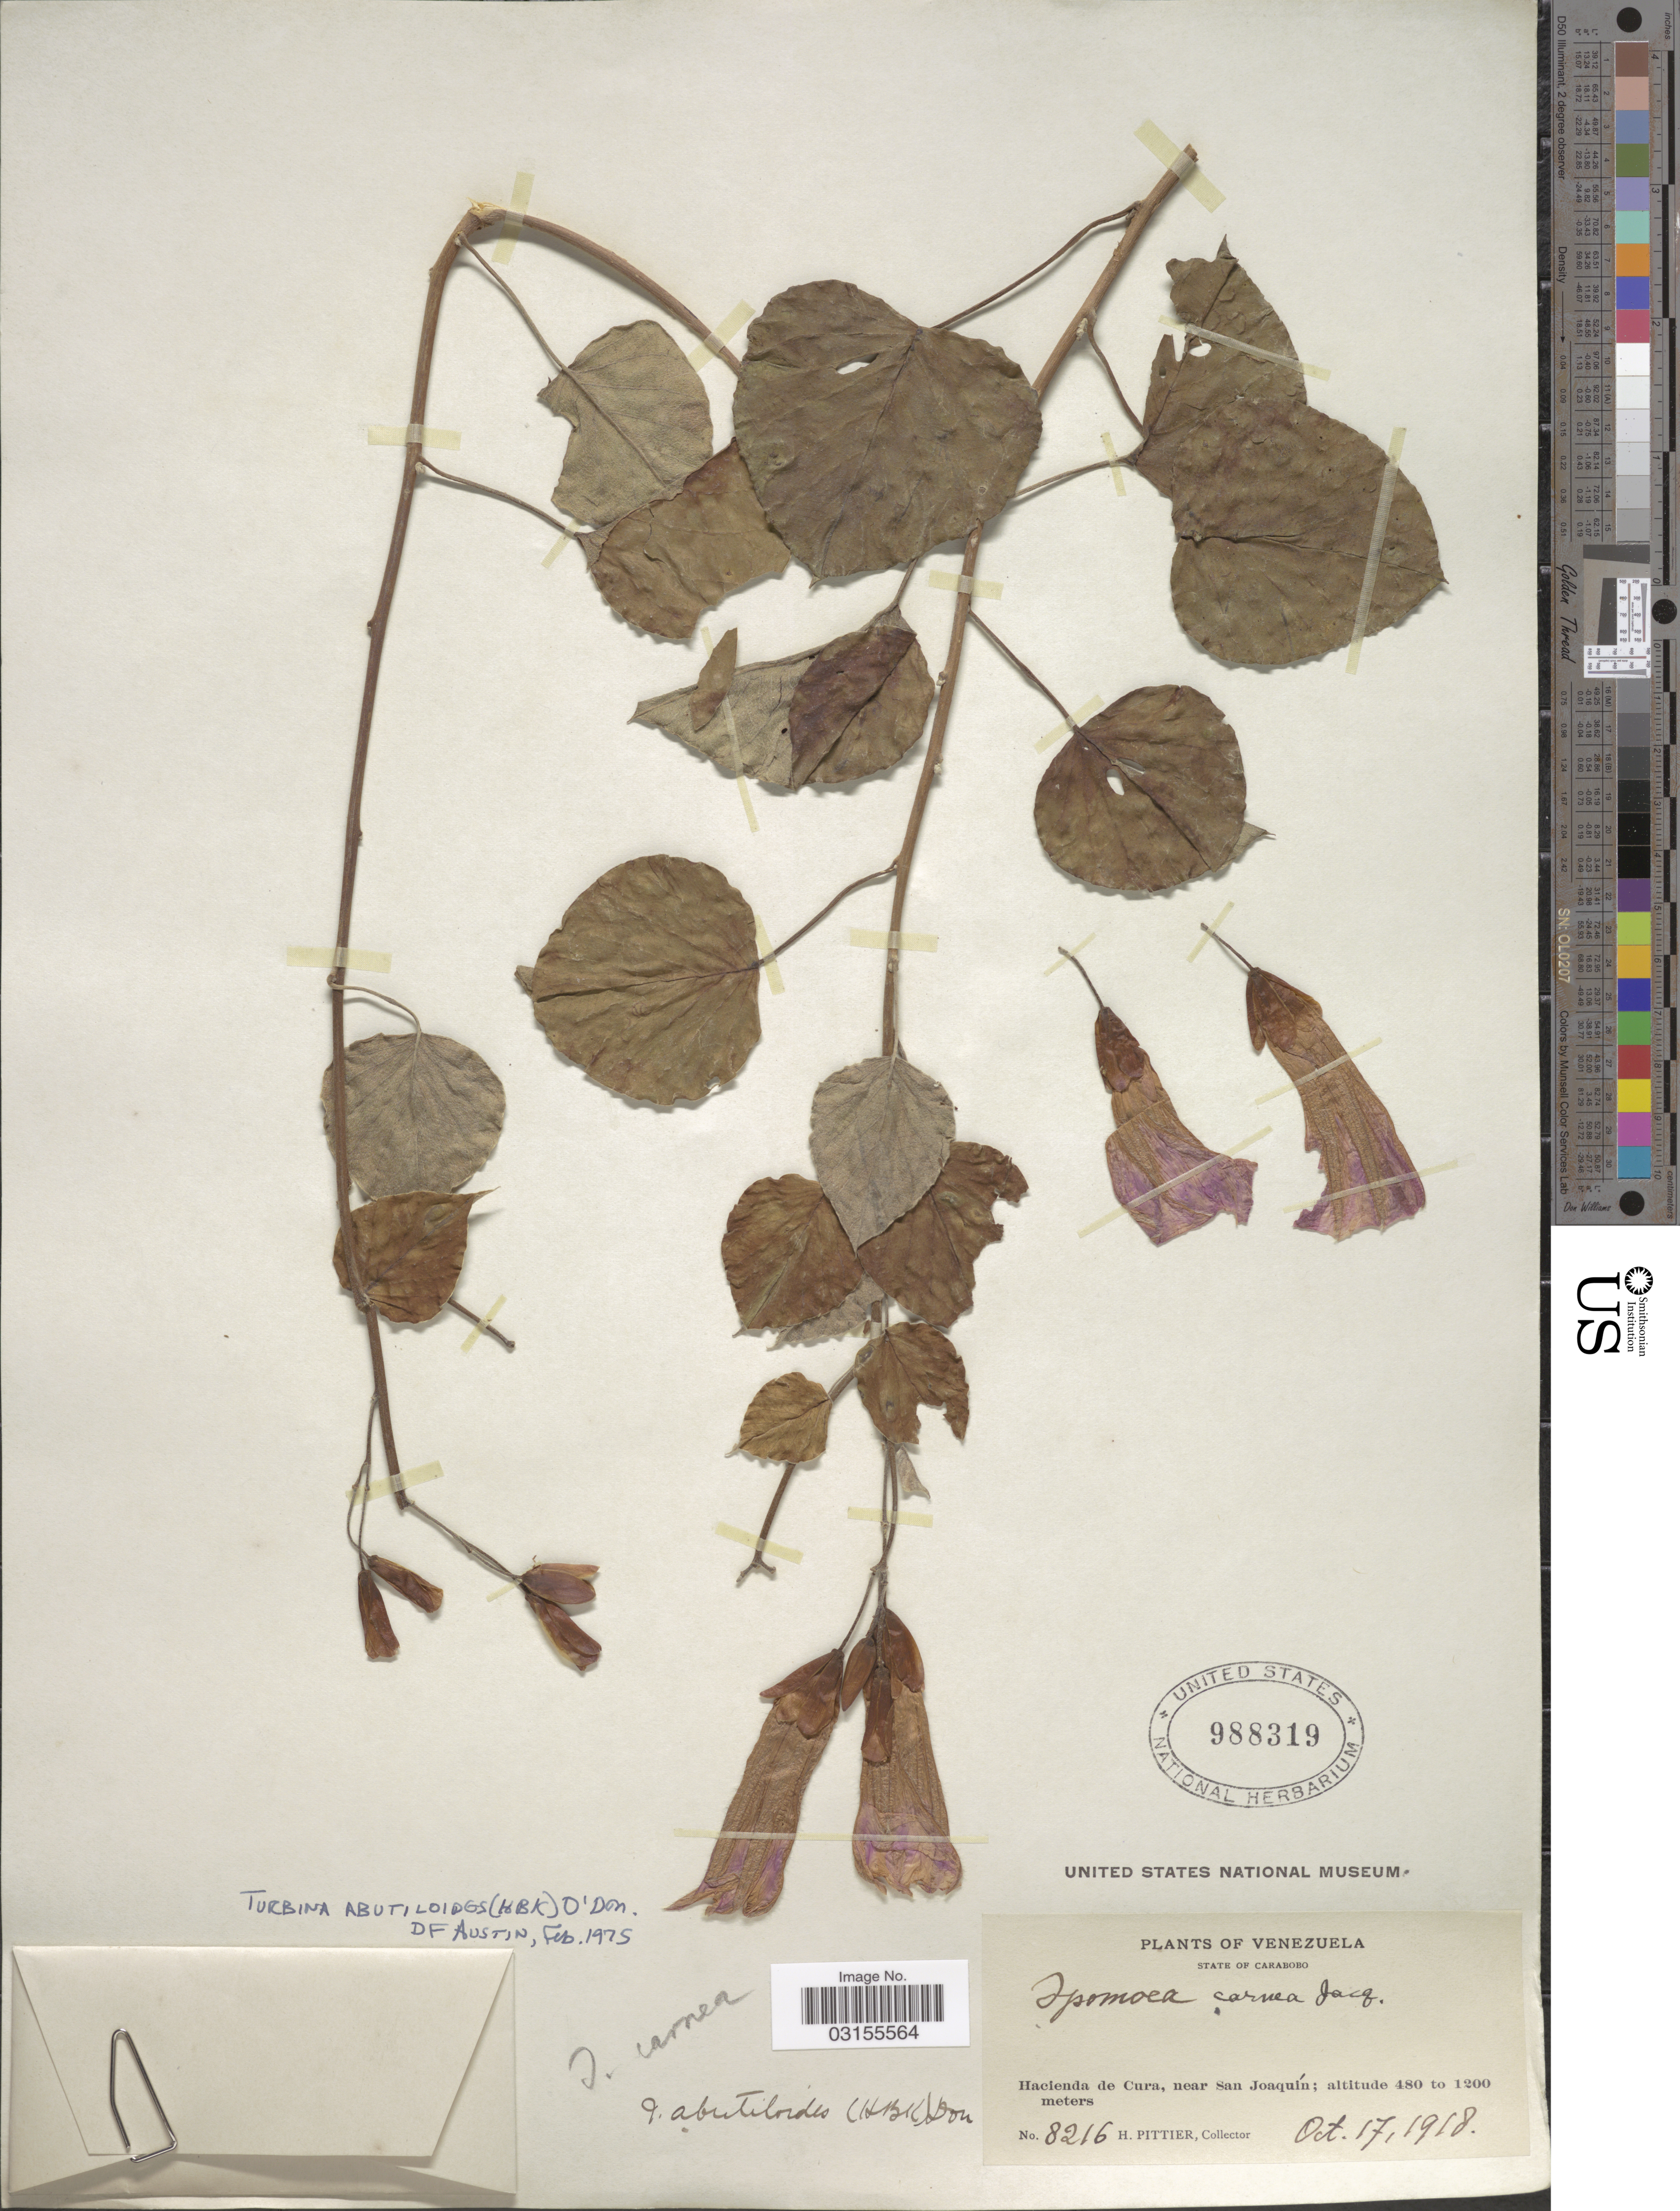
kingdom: Plantae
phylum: Tracheophyta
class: Magnoliopsida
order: Solanales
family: Convolvulaceae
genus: Turbina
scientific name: Turbina abutiloides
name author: (Kunth) O'Donell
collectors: H. F. Pittier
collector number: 8216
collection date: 1918-10-17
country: Venezuela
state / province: Carabobo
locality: Hacienda de Cura, near San Joaquín.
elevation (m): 480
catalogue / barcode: US 988319